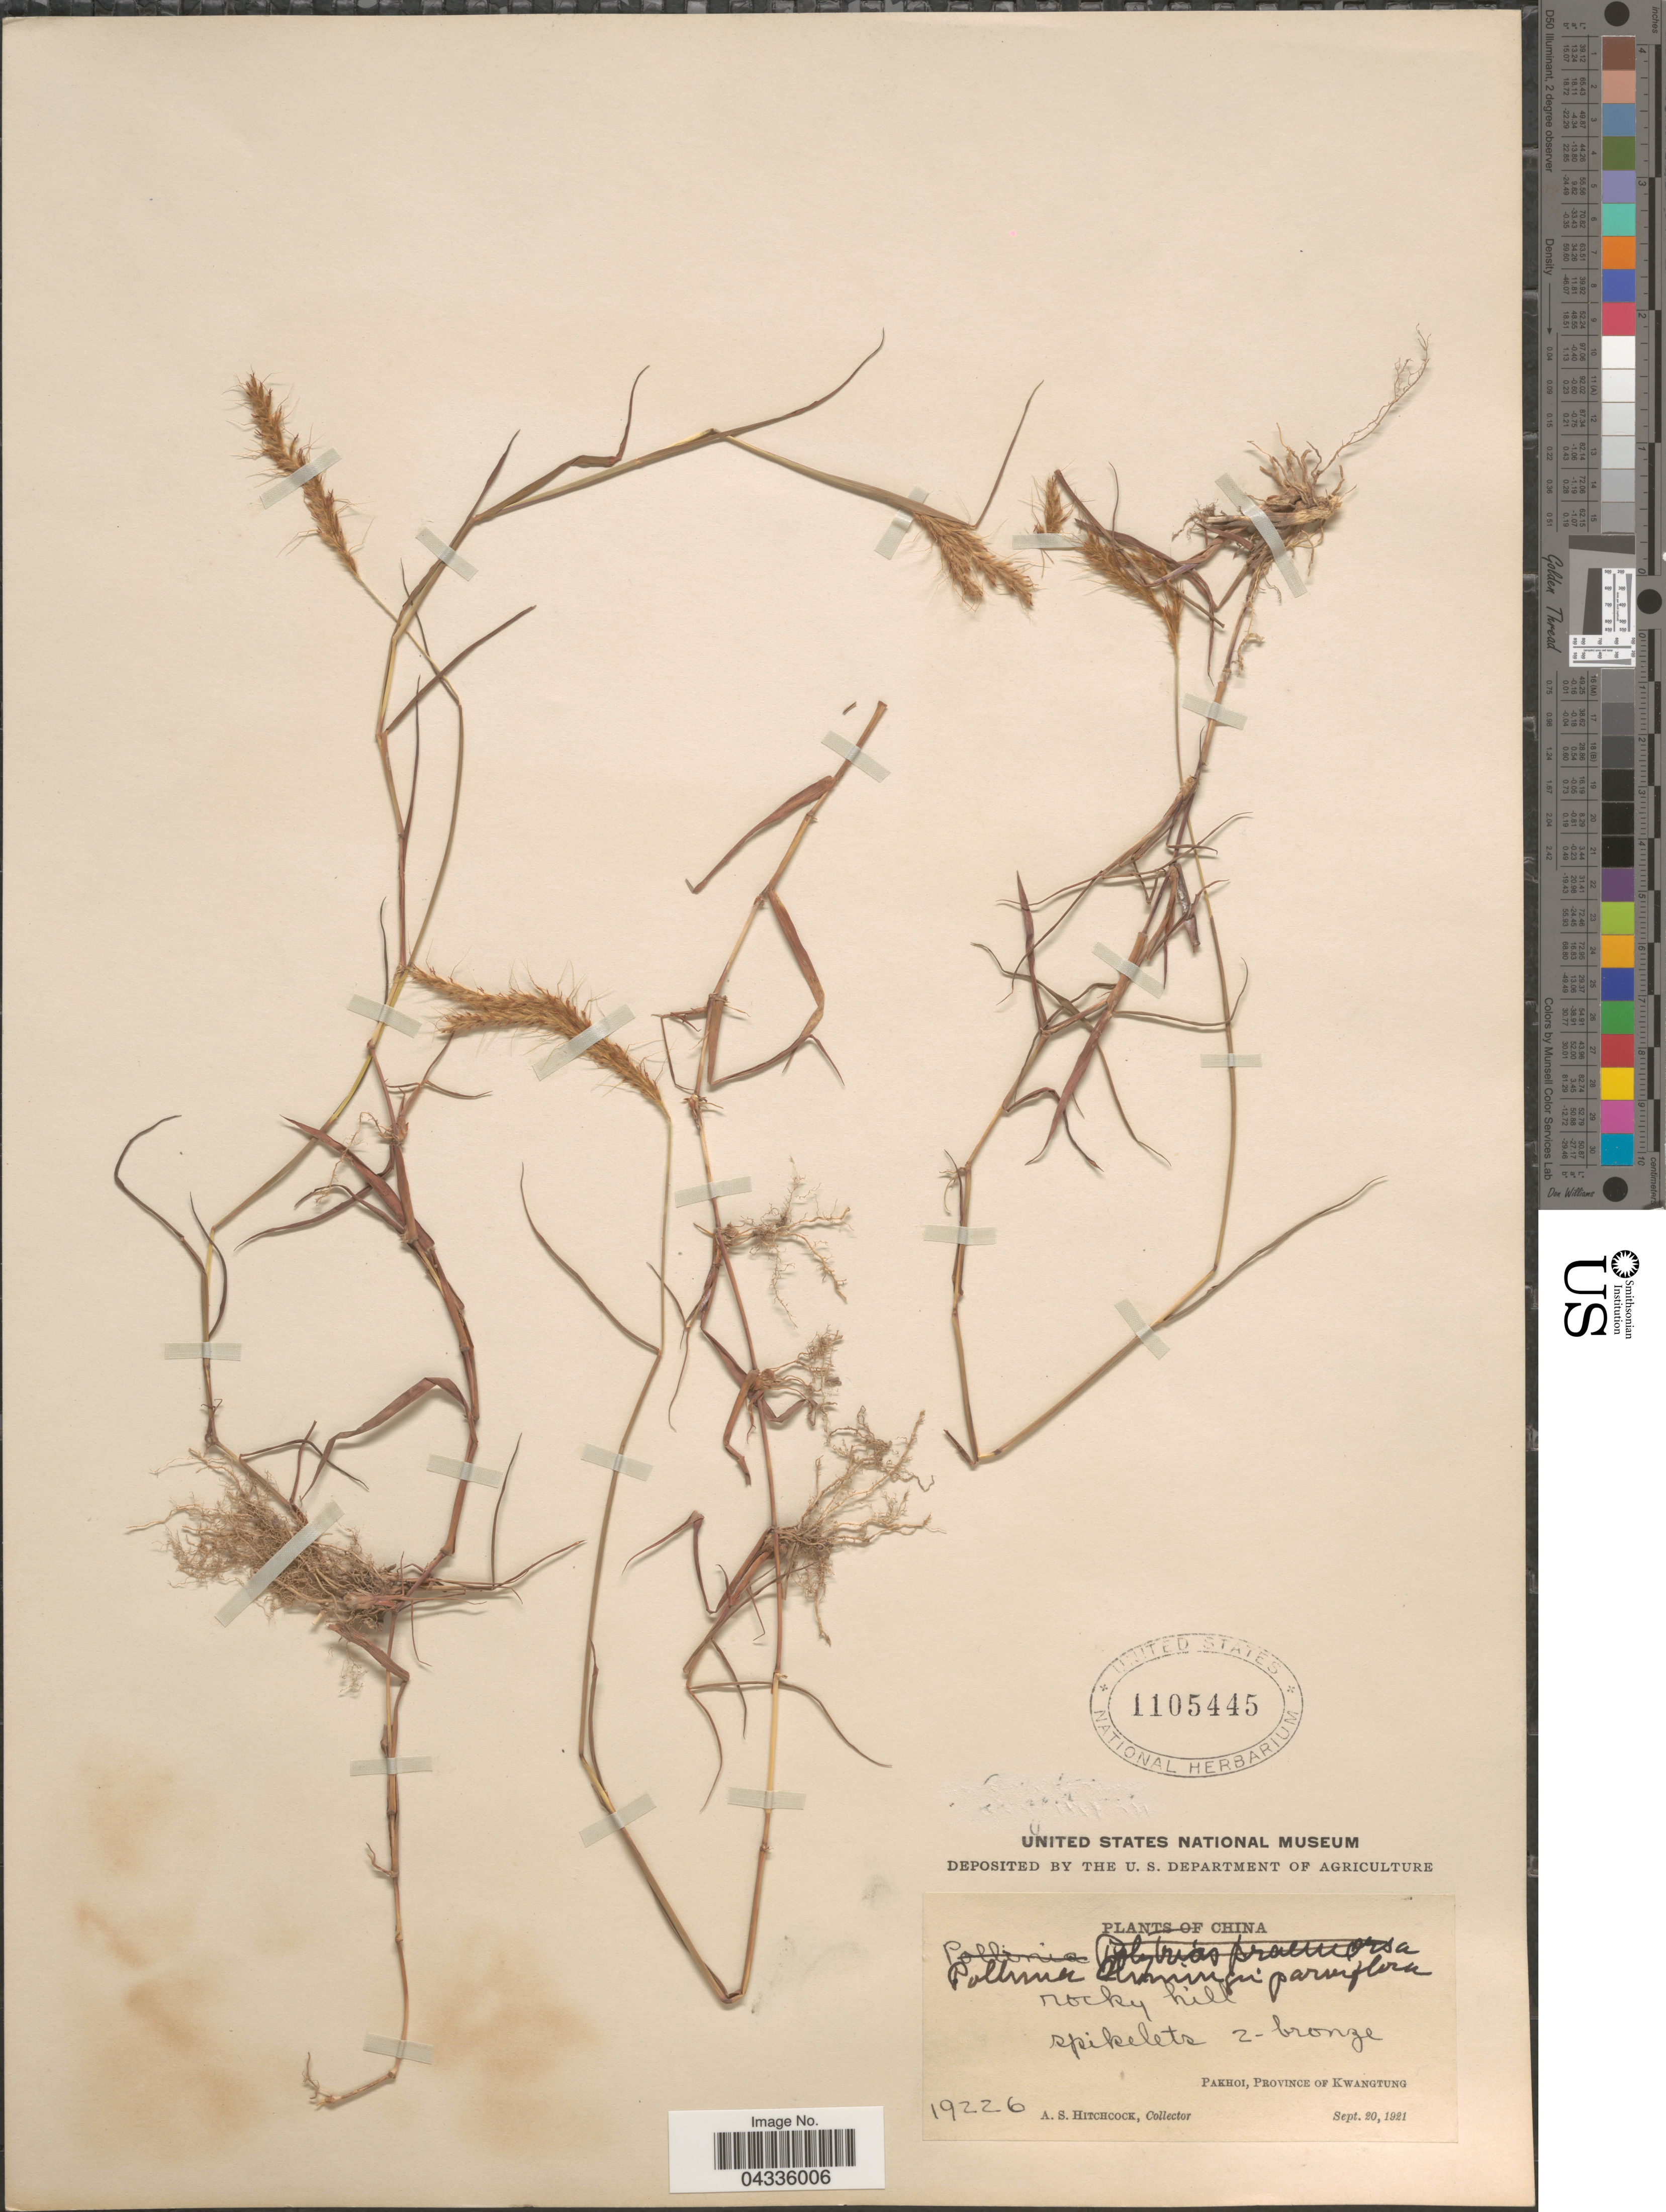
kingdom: Plantae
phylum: Tracheophyta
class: Liliopsida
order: Poales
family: Poaceae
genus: Eulalia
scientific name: Eulalia leschenaultiana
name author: (Decne.) Ohwi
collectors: A. S. Hitchcock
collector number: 19226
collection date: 1921-09-20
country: China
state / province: Guangdong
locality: Pakhoi, Province of Kwangtung.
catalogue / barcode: US 1105445